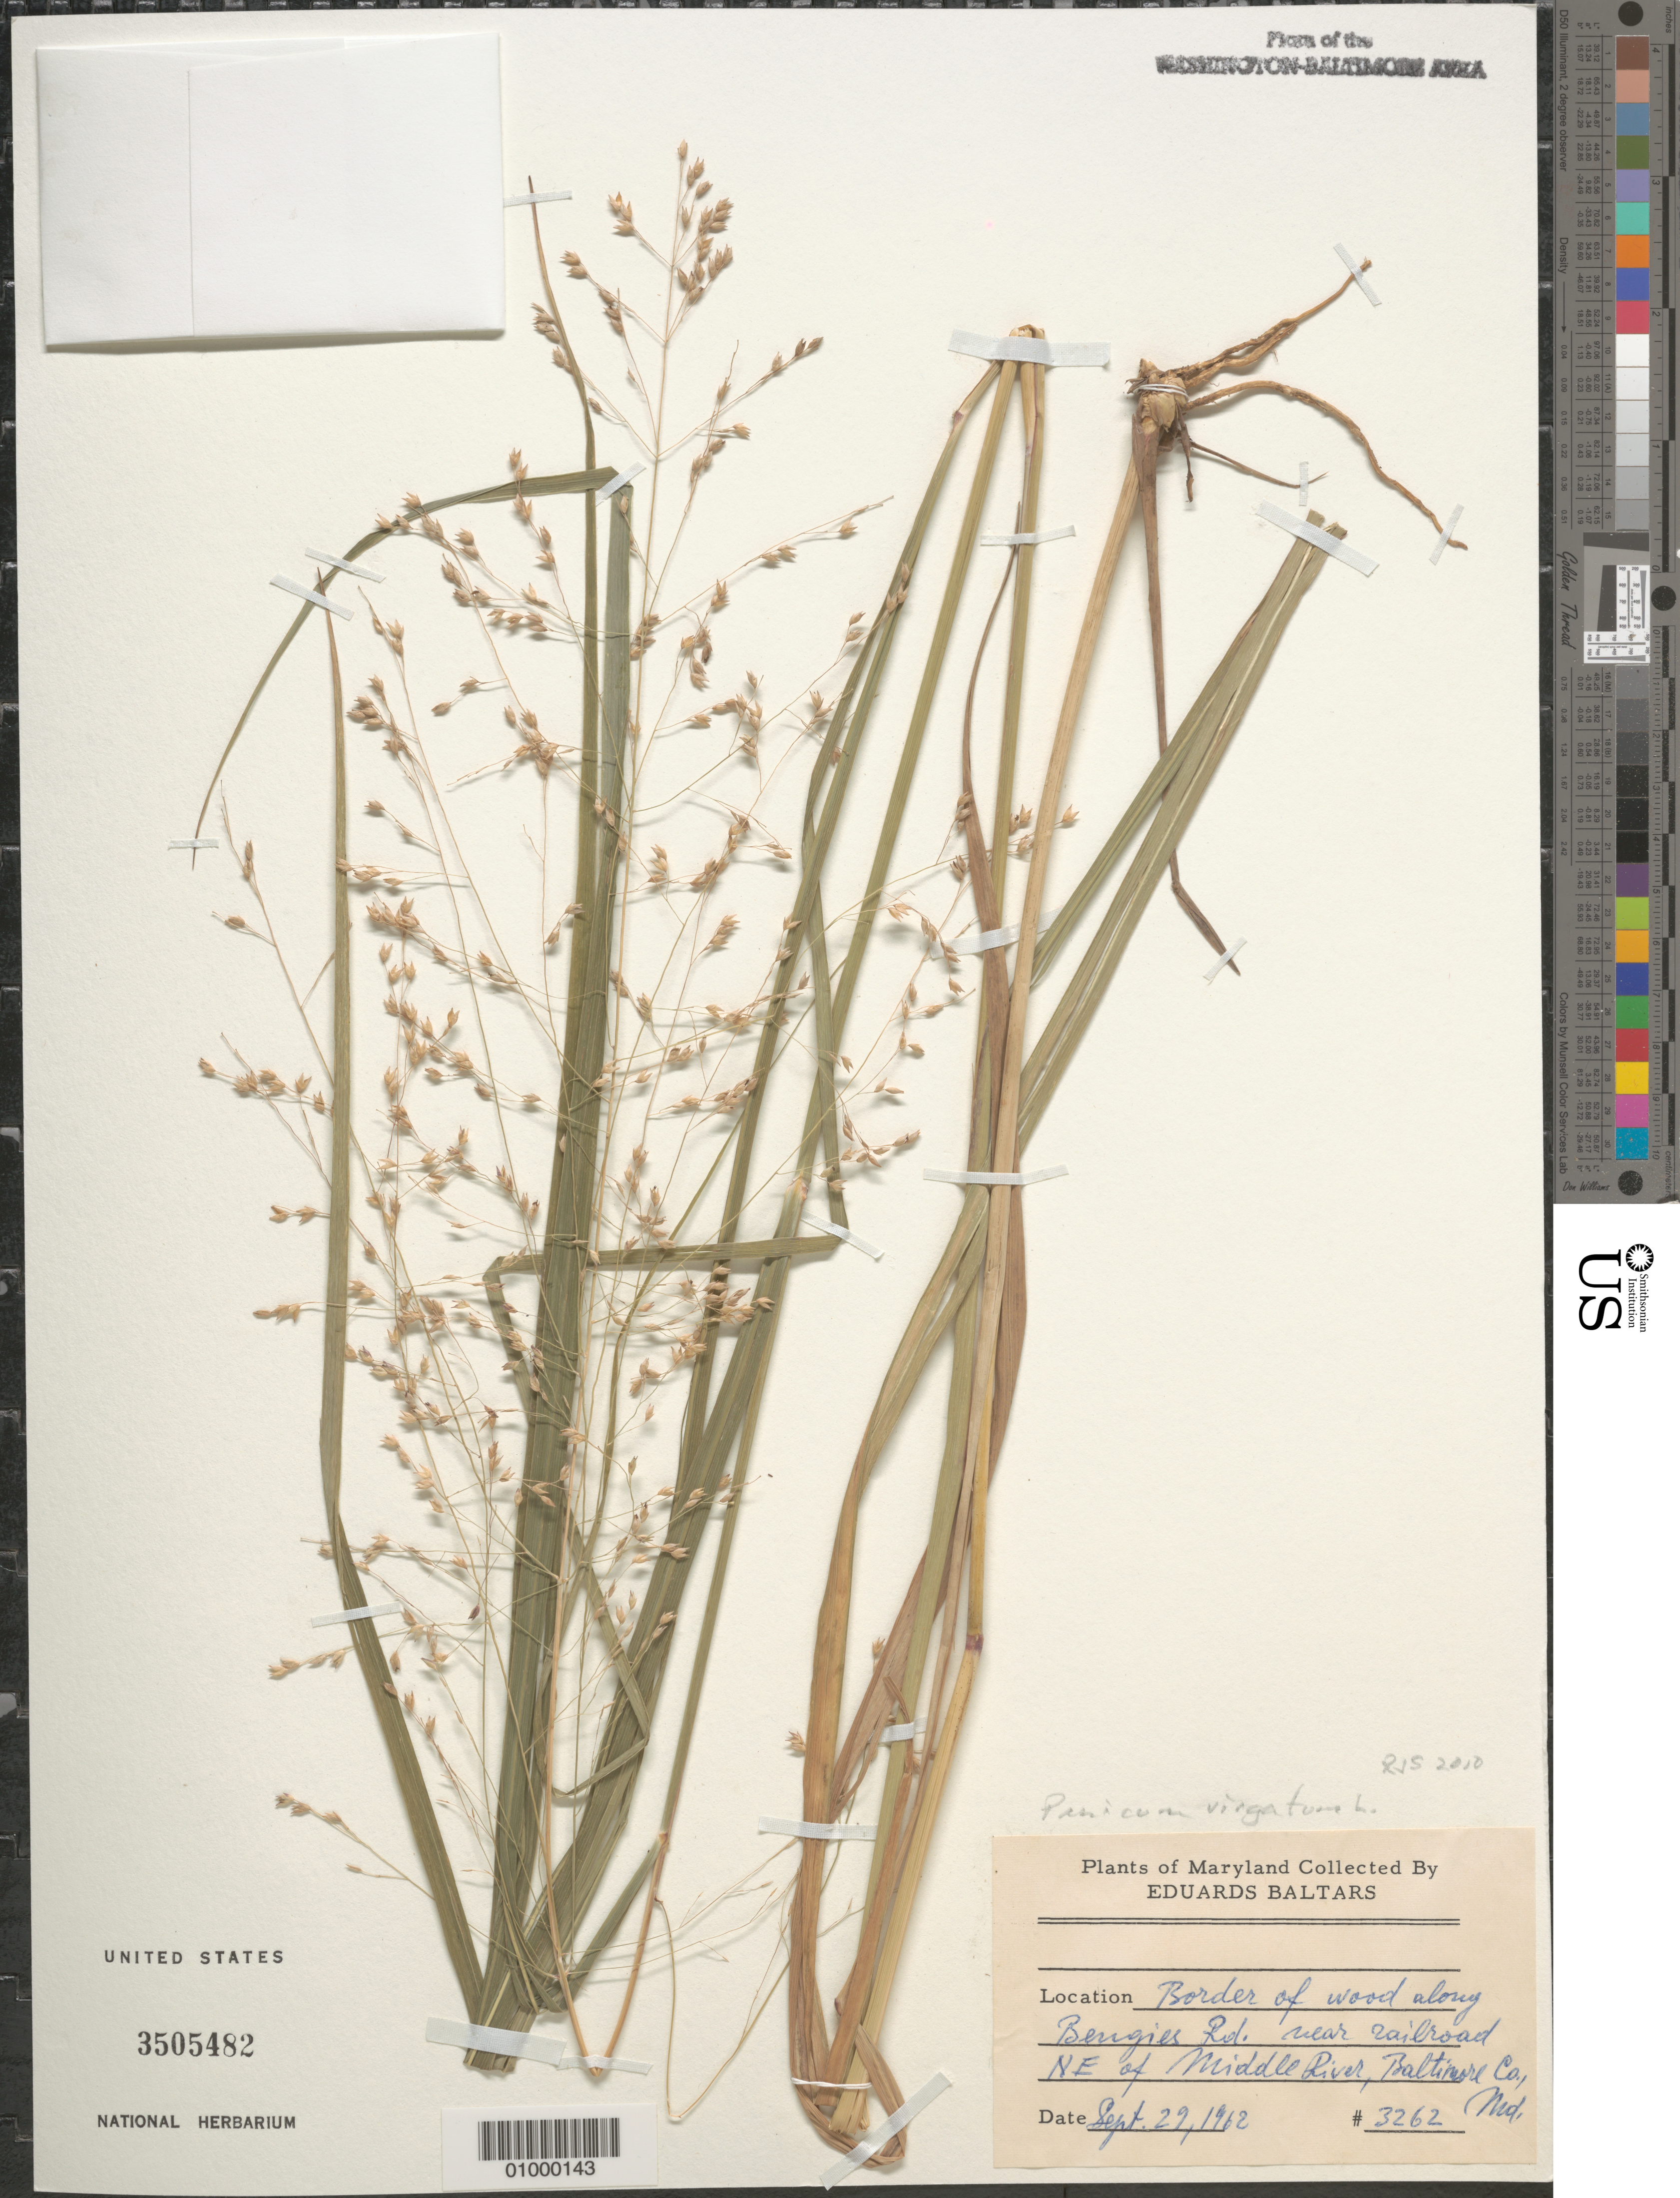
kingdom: Plantae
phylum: Tracheophyta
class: Liliopsida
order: Poales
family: Poaceae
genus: Panicum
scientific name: Panicum virgatum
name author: L.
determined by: Soreng, Robert J., Research Associate (BOT), Smithsonian Institution - National Museum of Natural History (UNITED STATES)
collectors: E. Baltars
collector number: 3262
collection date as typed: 29 Sep 1962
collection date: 1962-09-29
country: United States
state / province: Maryland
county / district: Baltimore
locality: Bengies Rd. NW of railroad, NE of Middle River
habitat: border of wood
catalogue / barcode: US 3505482